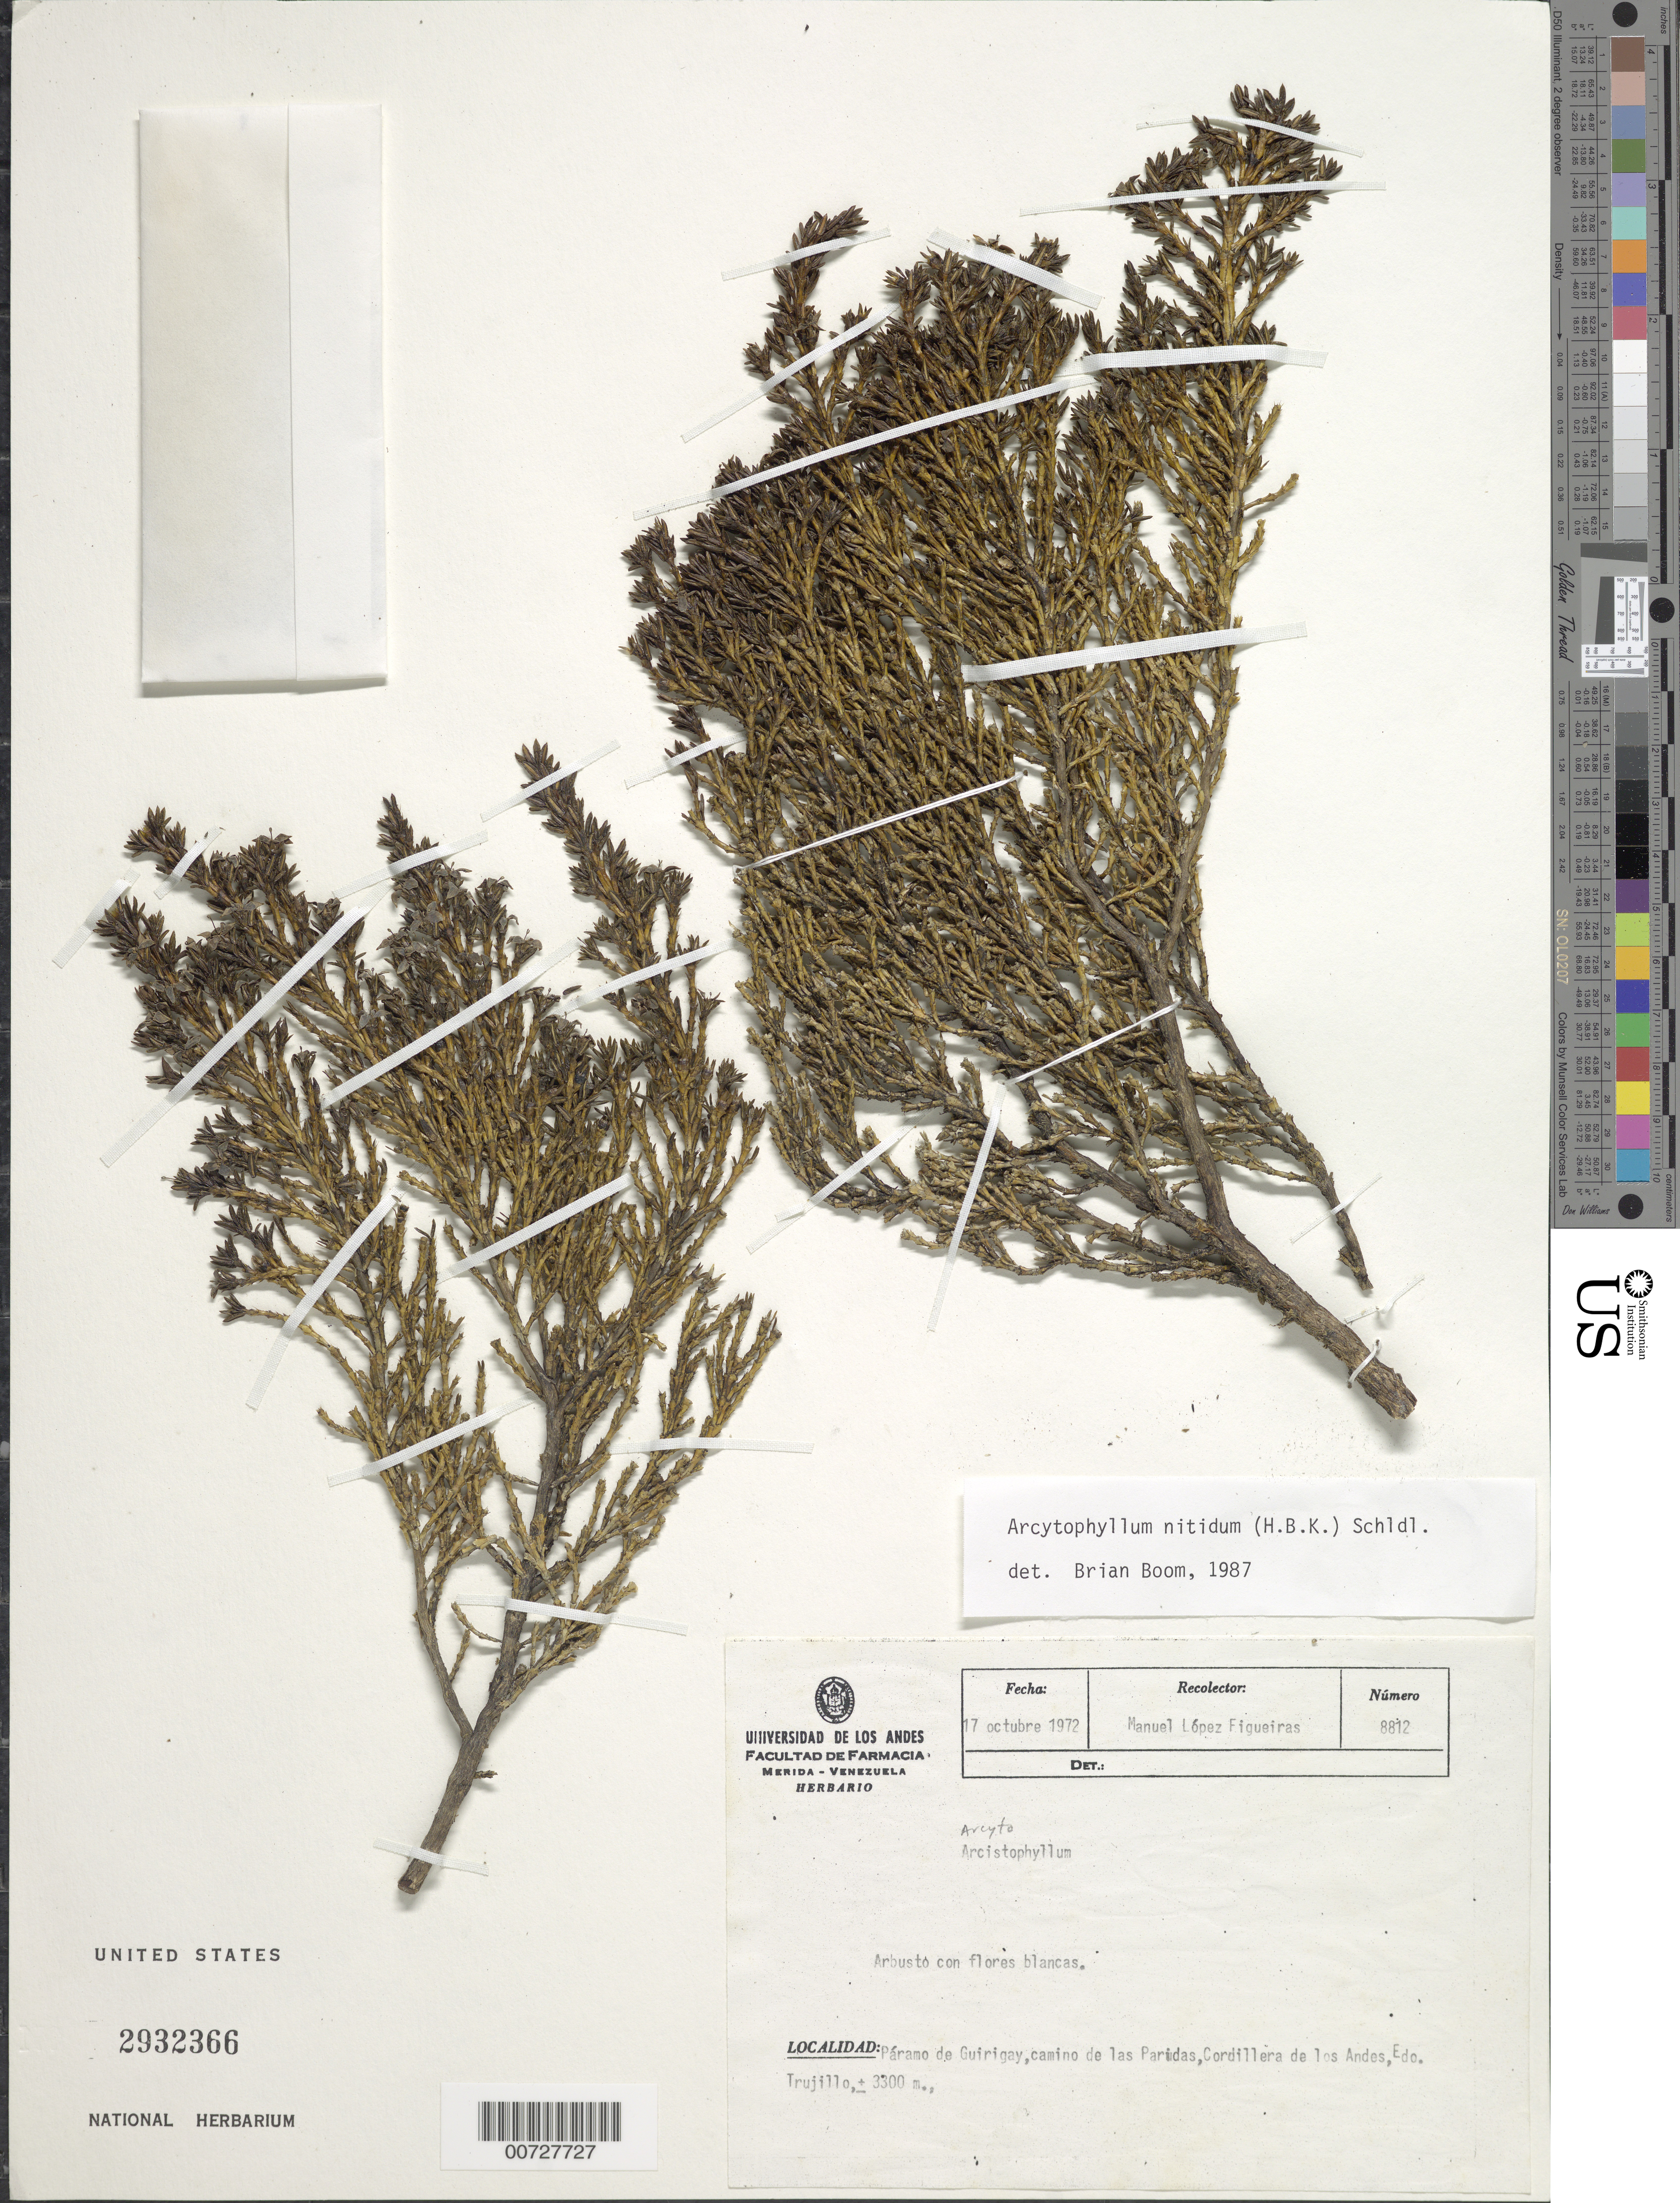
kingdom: Plantae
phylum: Tracheophyta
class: Magnoliopsida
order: Gentianales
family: Rubiaceae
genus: Arcytophyllum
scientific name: Arcytophyllum nitidum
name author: (Kunth) Schltdl.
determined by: Boom, B. M.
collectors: M. López Figueiras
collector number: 8812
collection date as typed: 17 Oct 1972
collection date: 1972-10-17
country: Venezuela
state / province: Trujillo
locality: Páramo de Guirigay, camino de las Paridas, Cordillera de los Andes.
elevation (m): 3300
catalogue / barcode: US 2932366